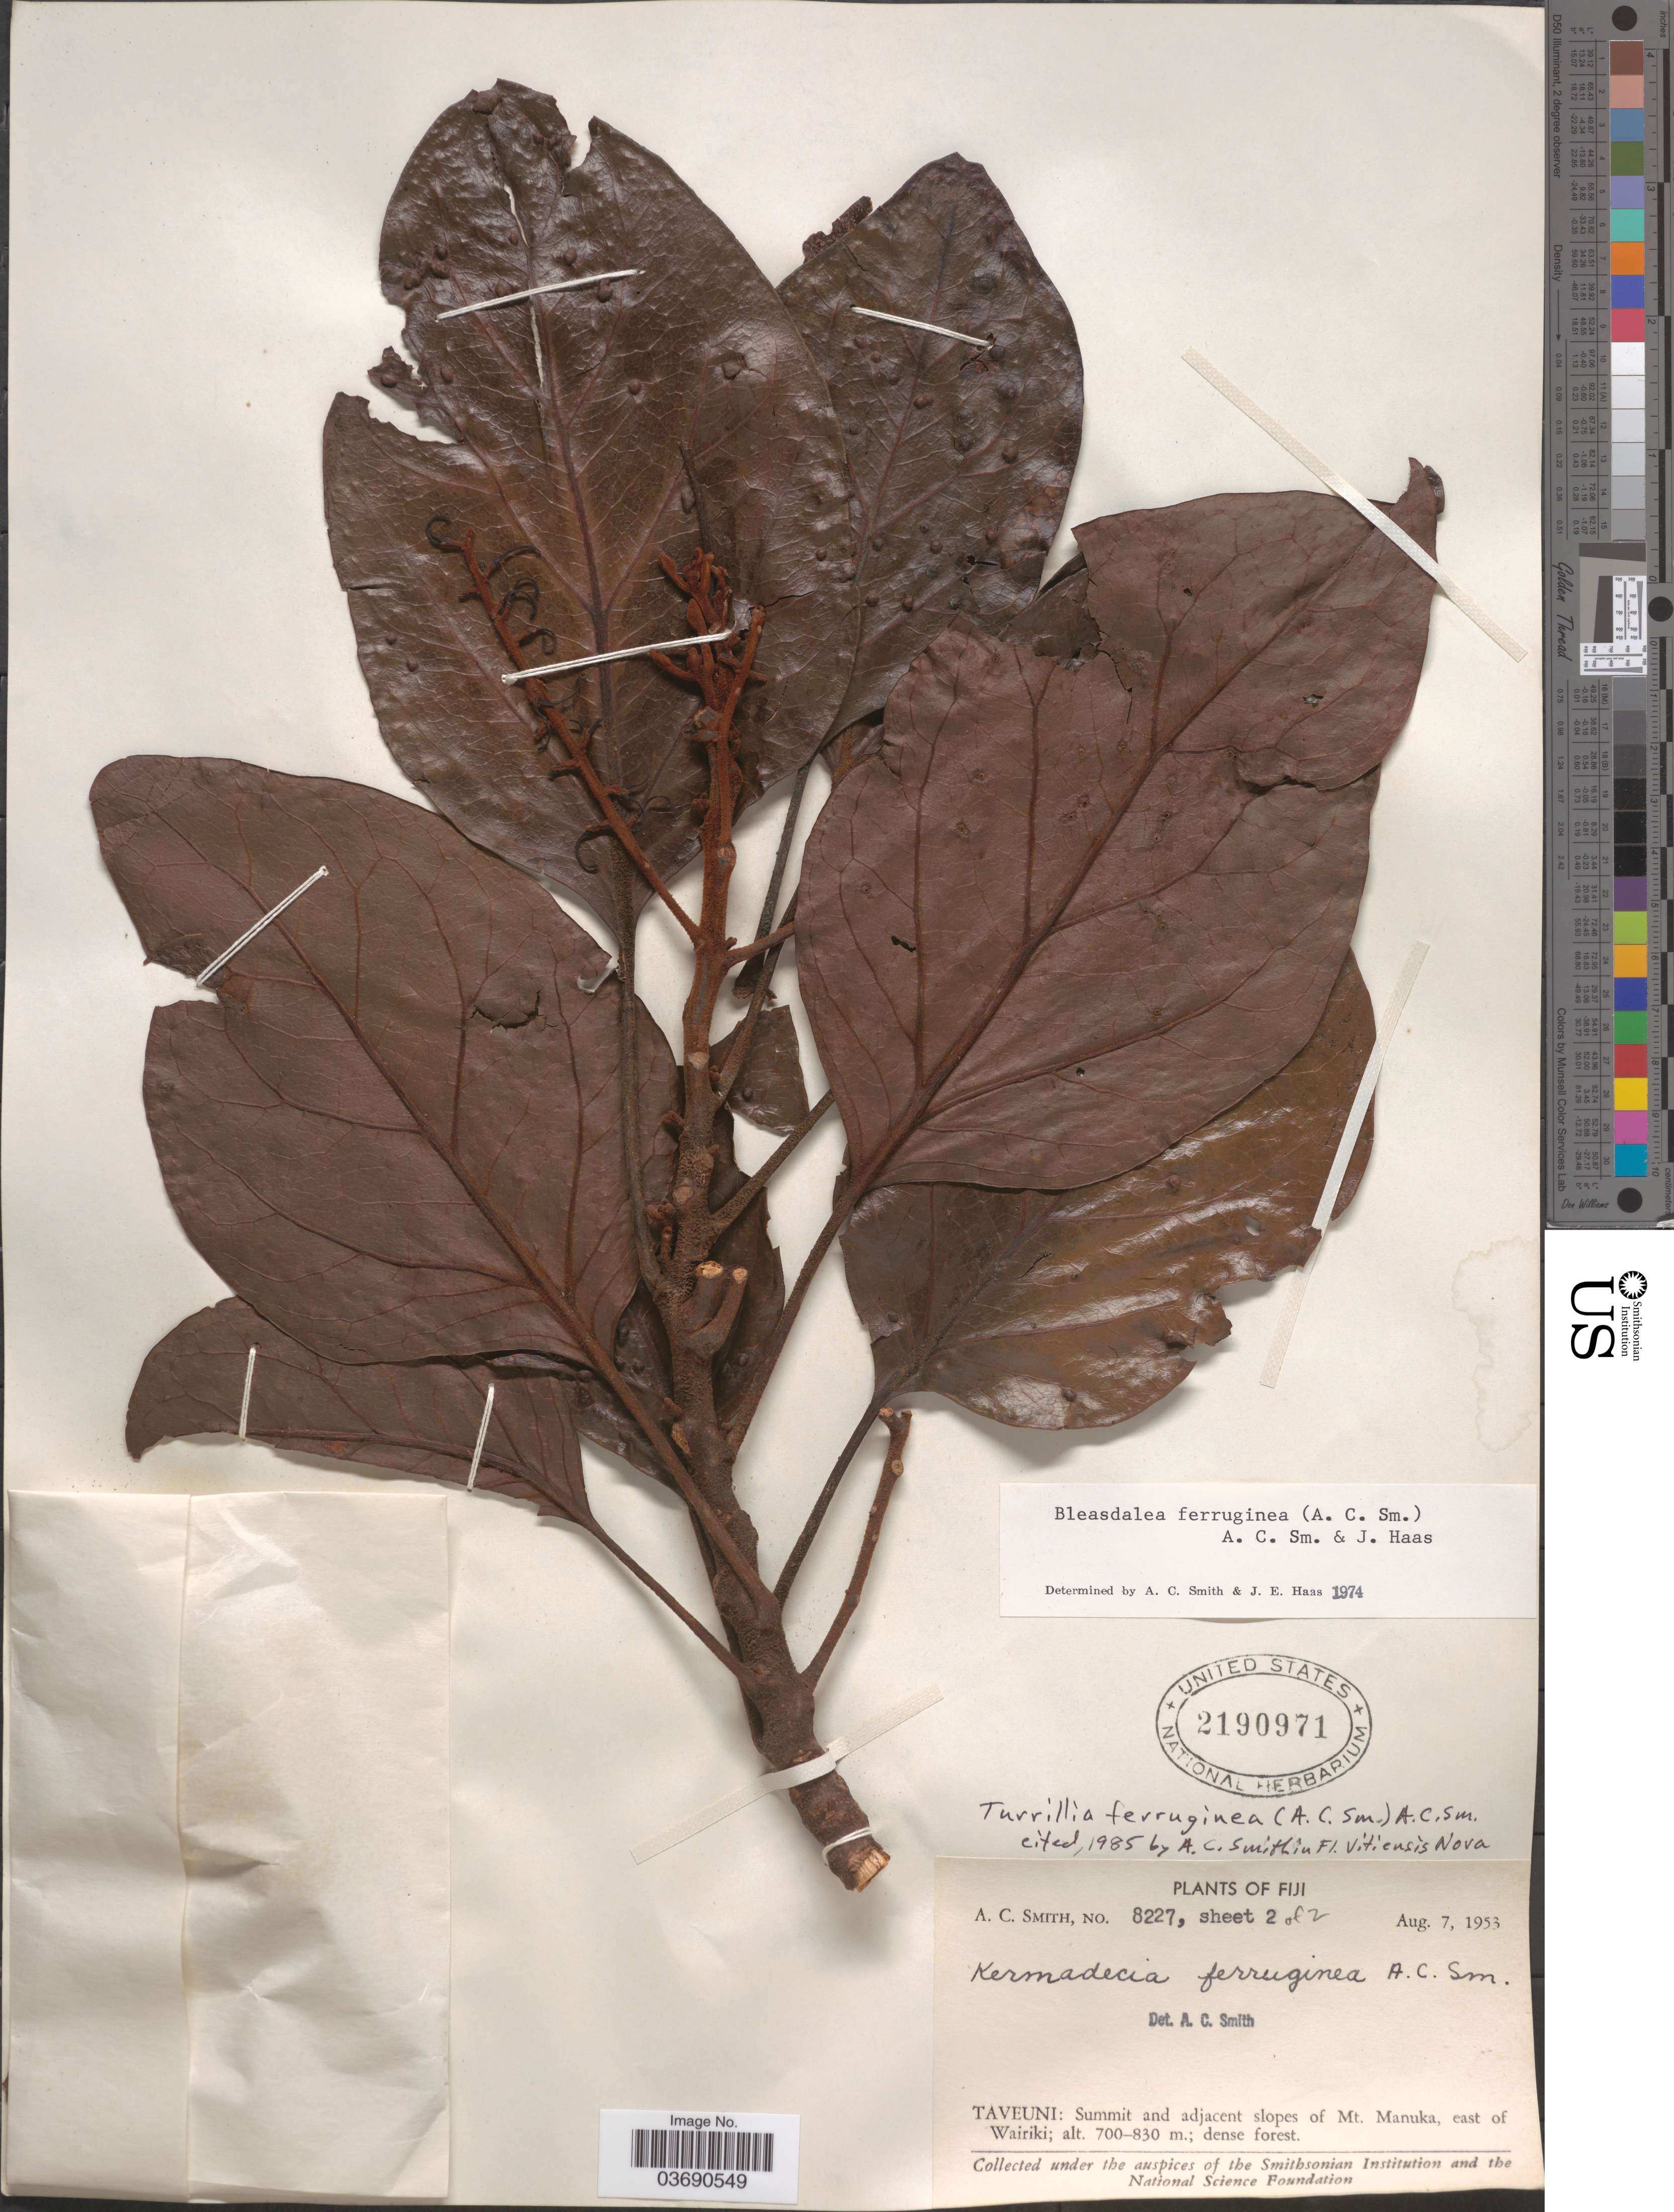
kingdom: Plantae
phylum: Tracheophyta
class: Magnoliopsida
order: Proteales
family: Proteaceae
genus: Turrillia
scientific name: Turrillia ferruginea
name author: (A.C. Sm.) A.C. Sm.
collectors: A. C. Smith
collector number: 8227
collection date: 1953-08-07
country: Fiji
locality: Taveuni: Summit and adjacent slopes of Mt. Manuka, east of Wairiki.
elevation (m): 700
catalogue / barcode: US 2190971